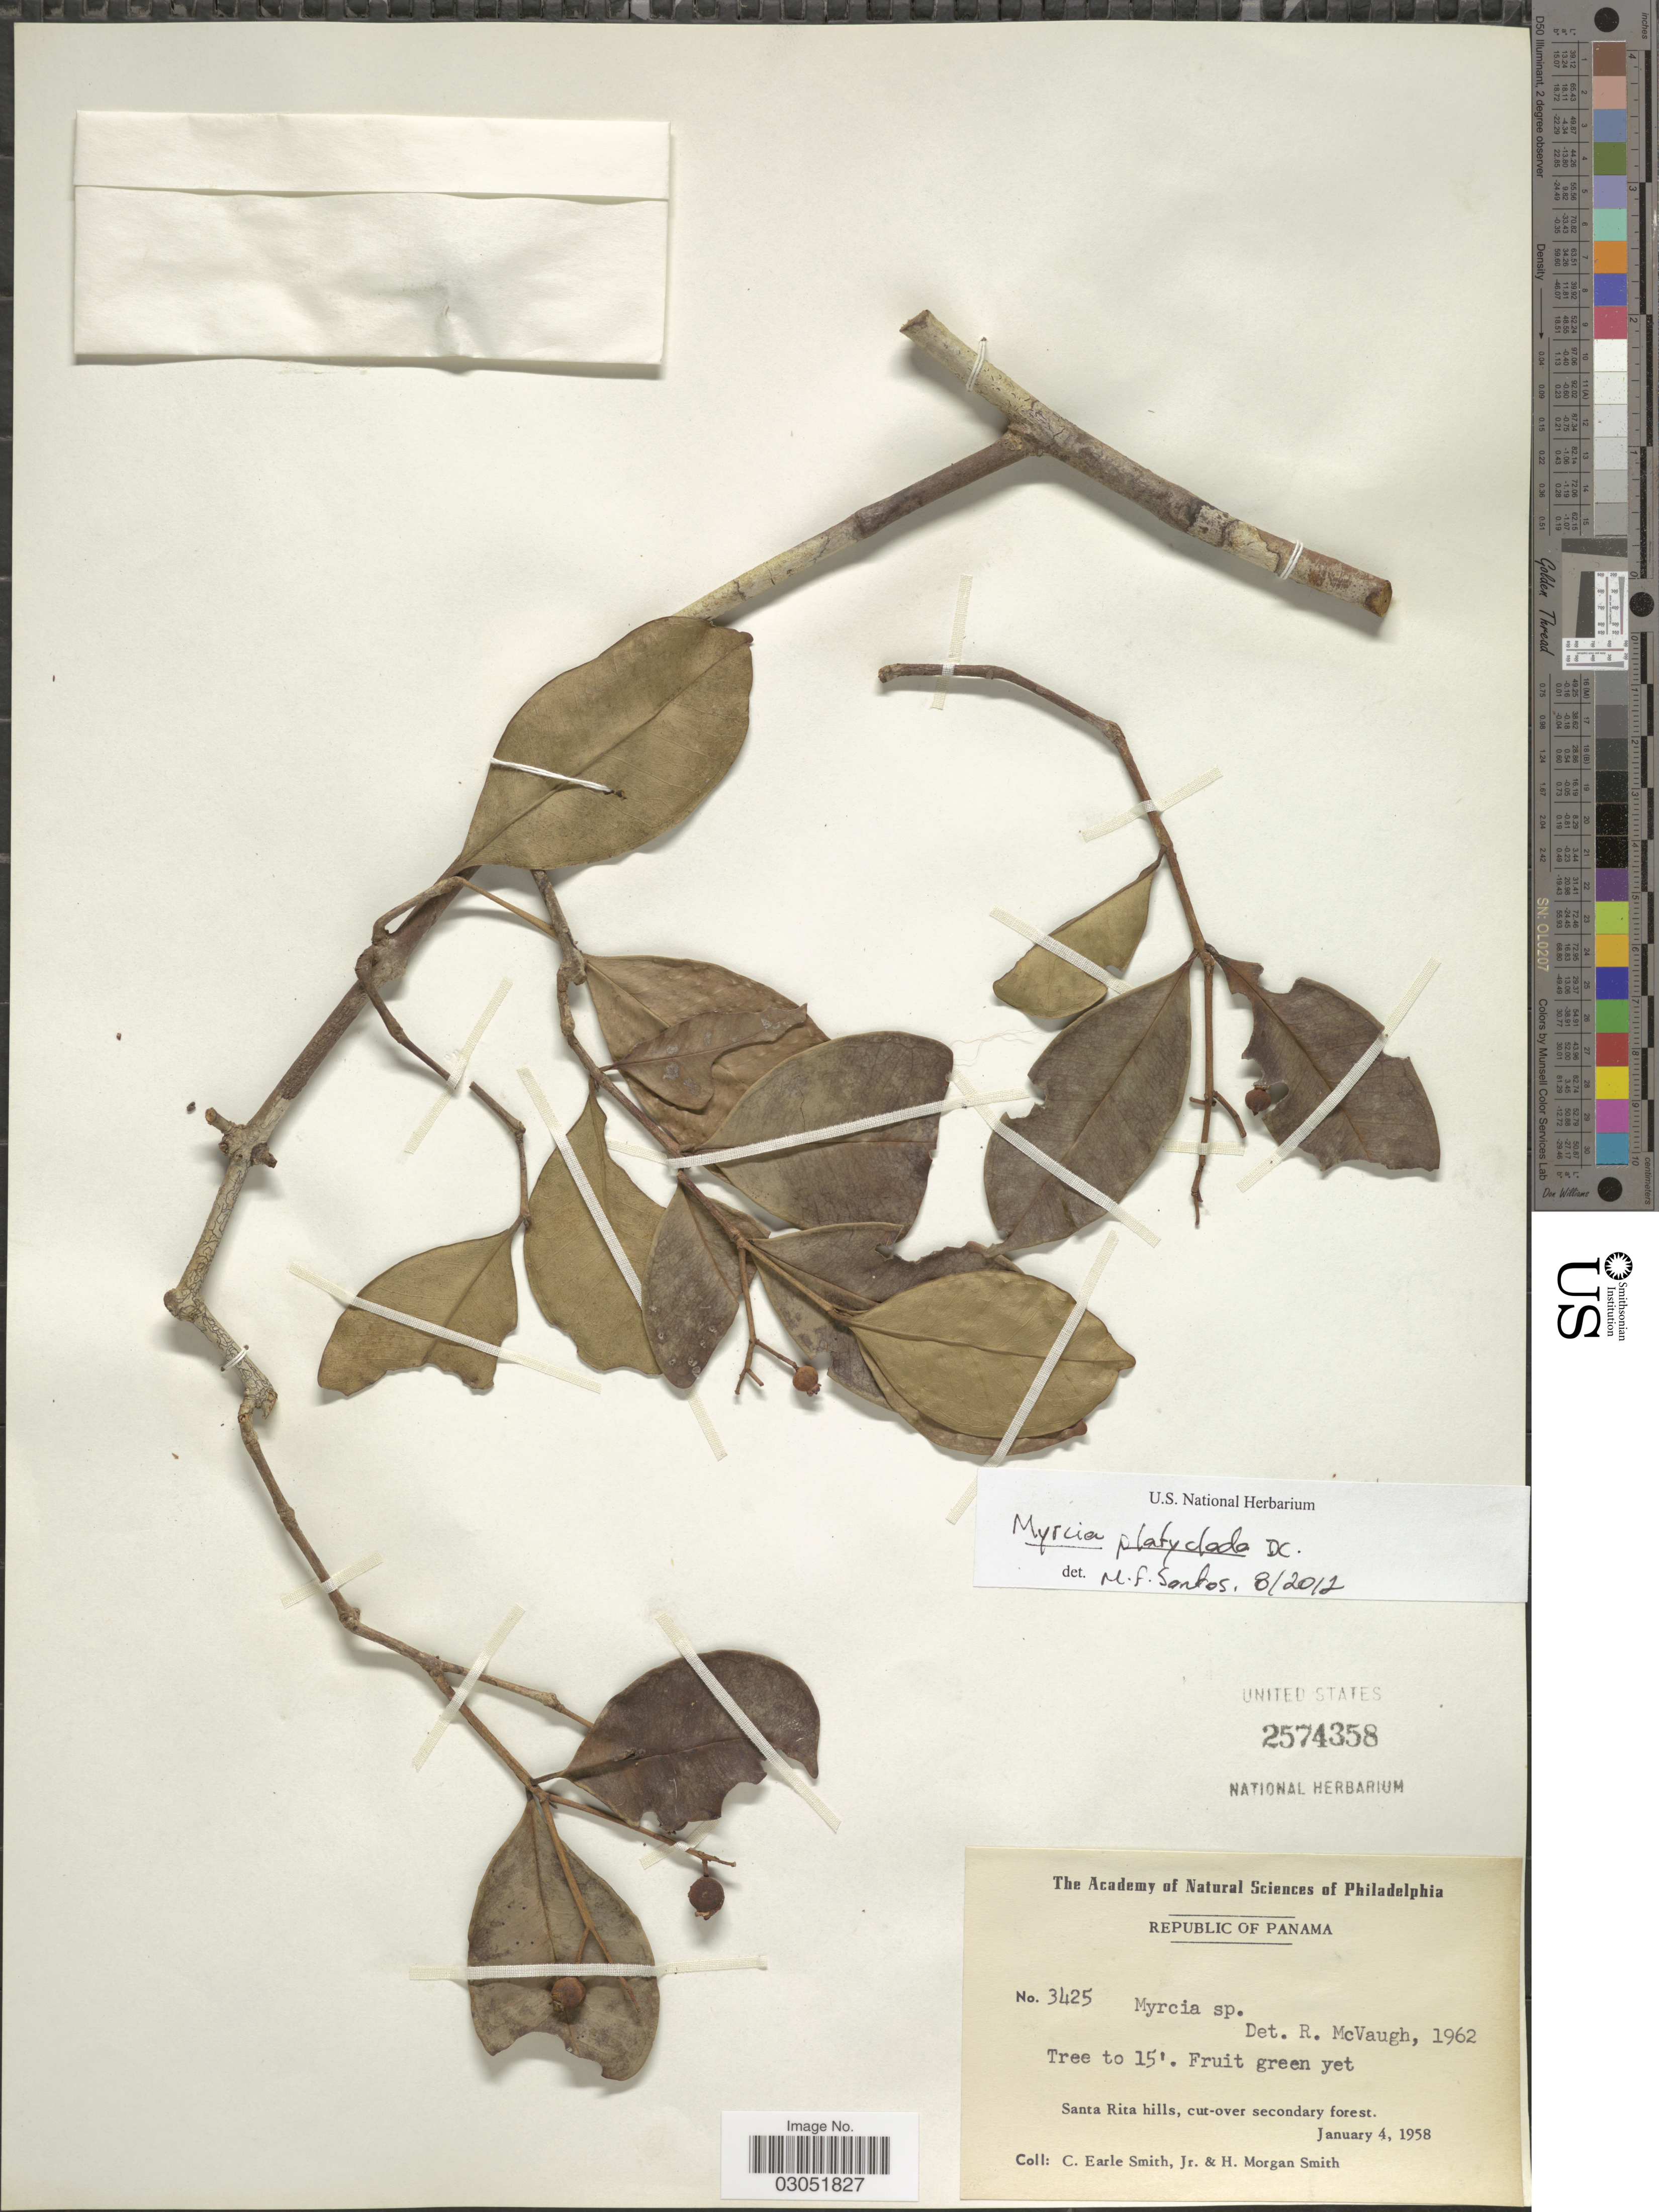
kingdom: Plantae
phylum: Tracheophyta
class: Magnoliopsida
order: Myrtales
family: Myrtaceae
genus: Myrcia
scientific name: Myrcia platyclada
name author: DC.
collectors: C. E. Smith Jr. & H. M. Smith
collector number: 3425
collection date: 1958-01-04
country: Panama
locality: Republic of Panama. Santa Rita hills, cut-over secondary forest.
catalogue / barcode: US 2574358